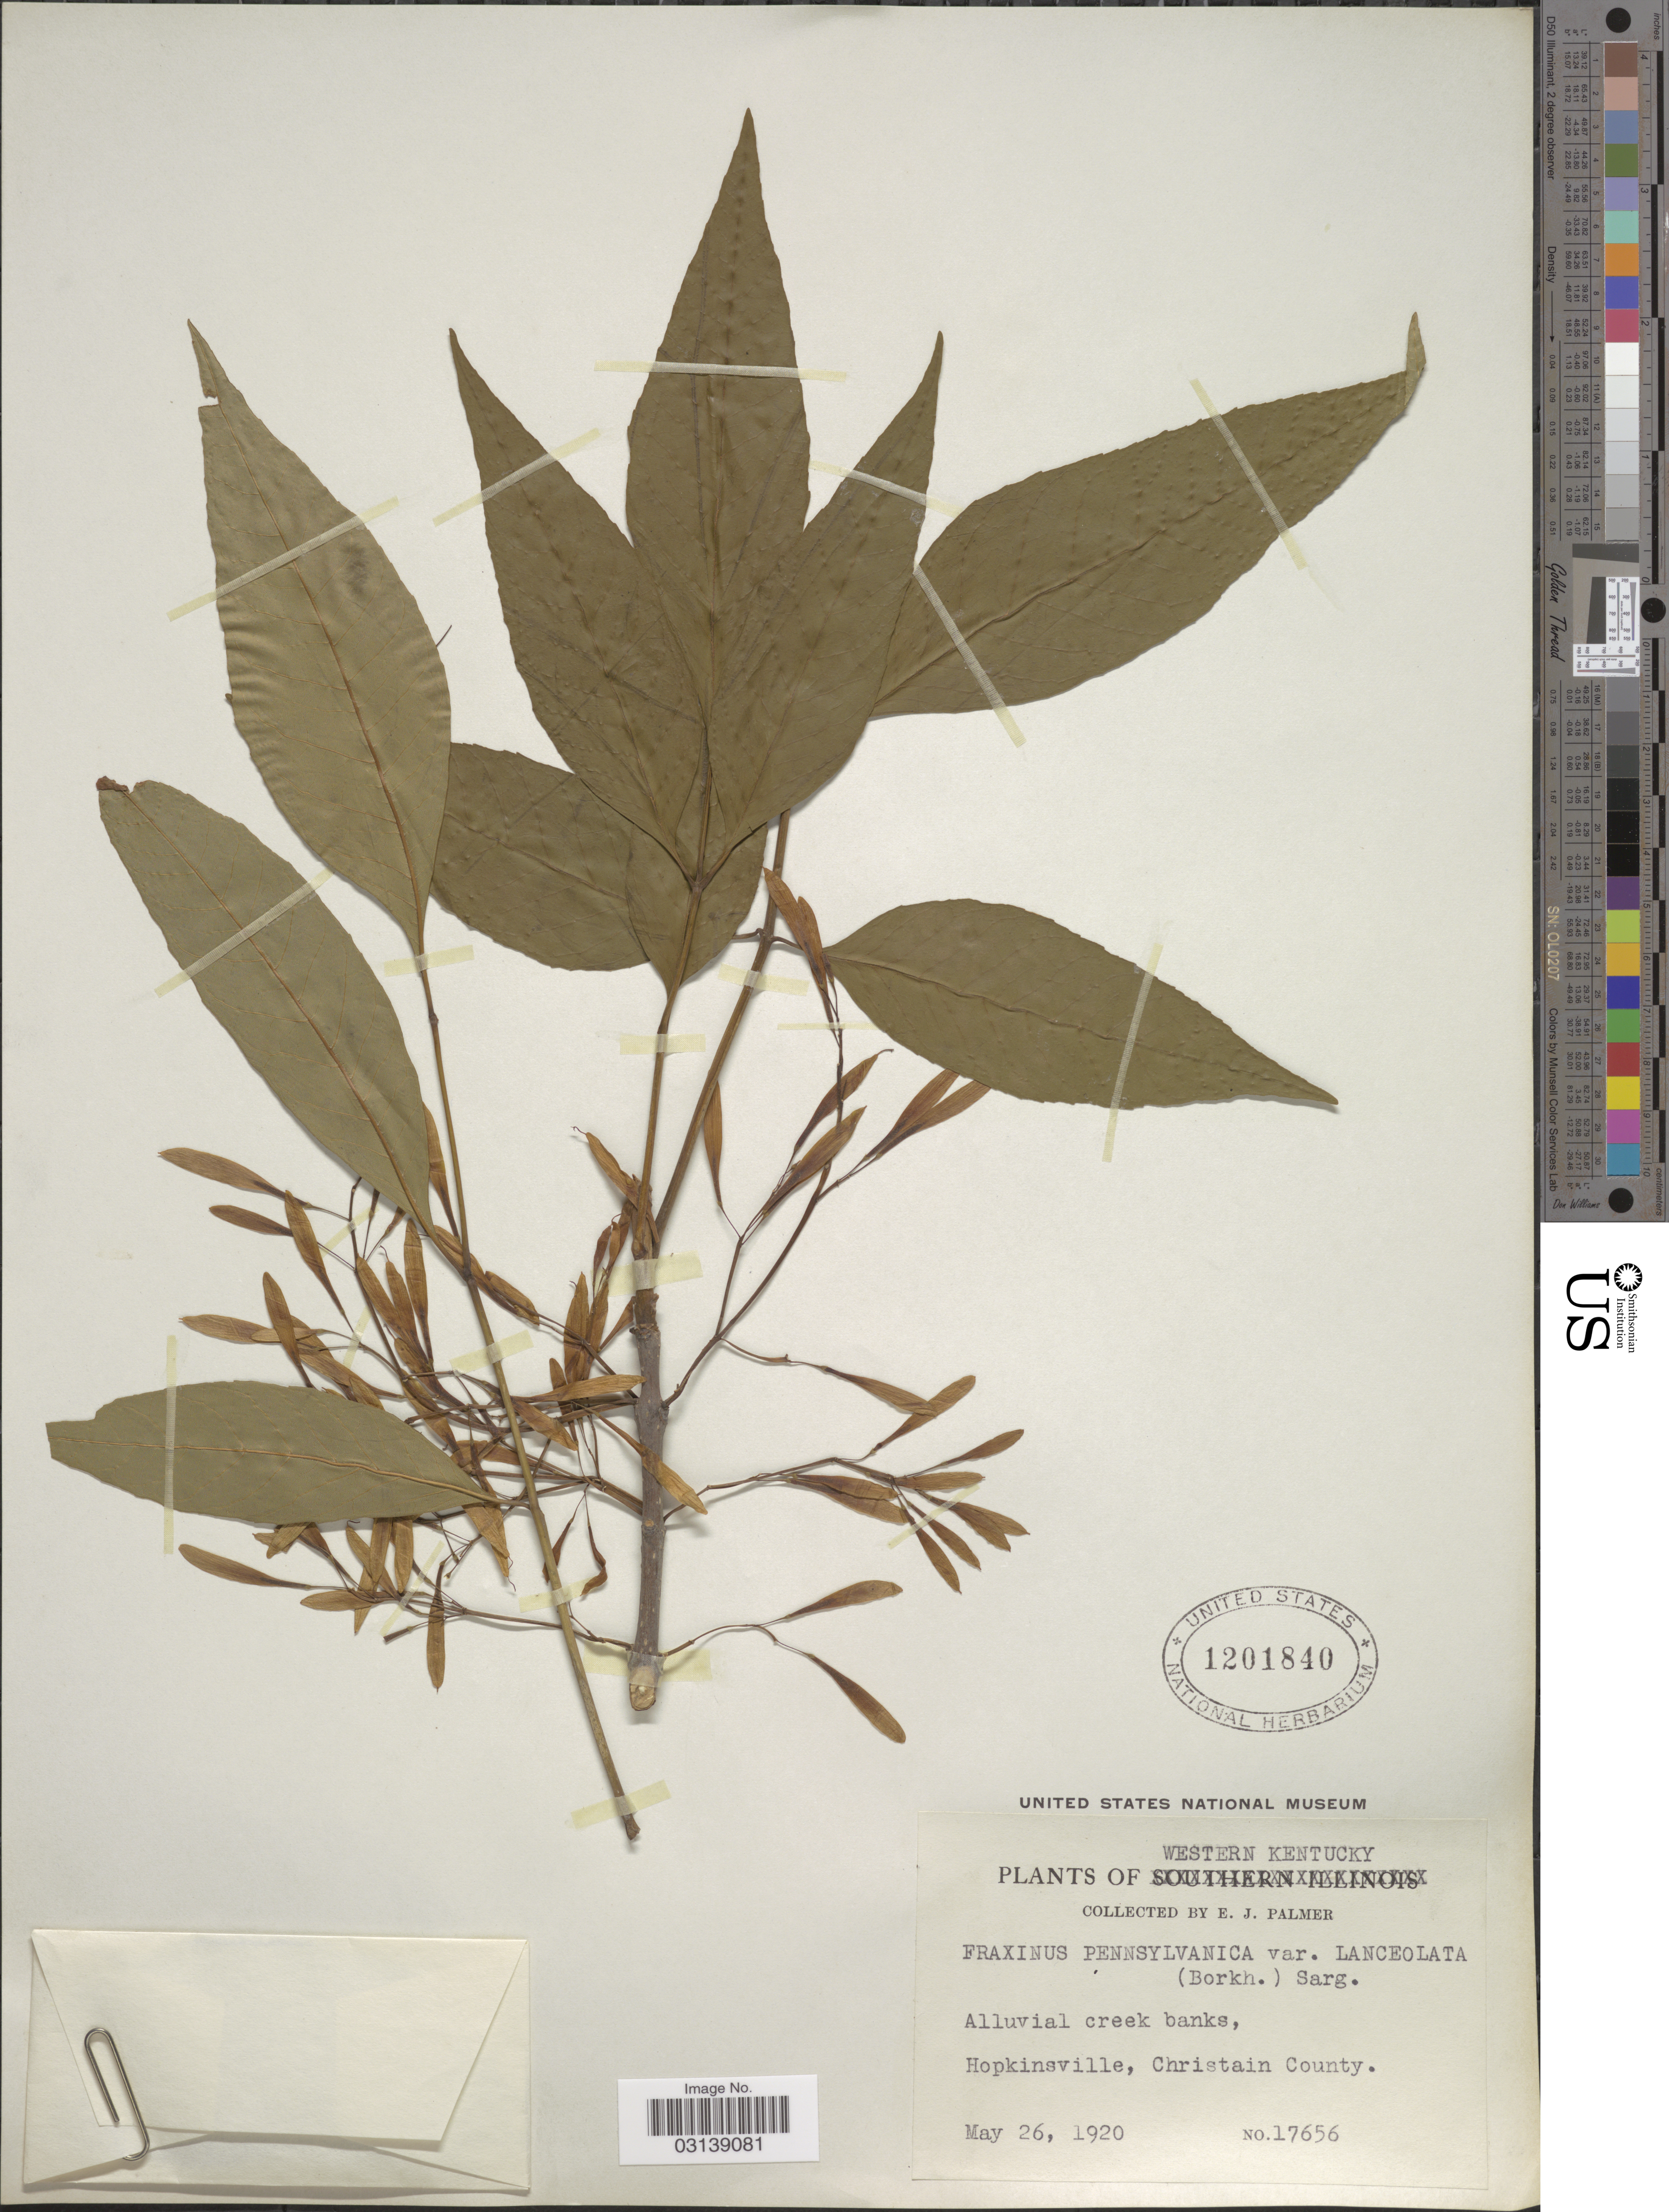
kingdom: Plantae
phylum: Tracheophyta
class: Magnoliopsida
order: Lamiales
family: Oleaceae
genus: Fraxinus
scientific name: Fraxinus pennsylvanica var. subintegerrima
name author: Marshall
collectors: E. J. Palmer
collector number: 17656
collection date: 1920-05-26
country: United States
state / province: Kentucky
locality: Western Kentucky. Hopkinsville, Christain County.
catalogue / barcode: US 1201840